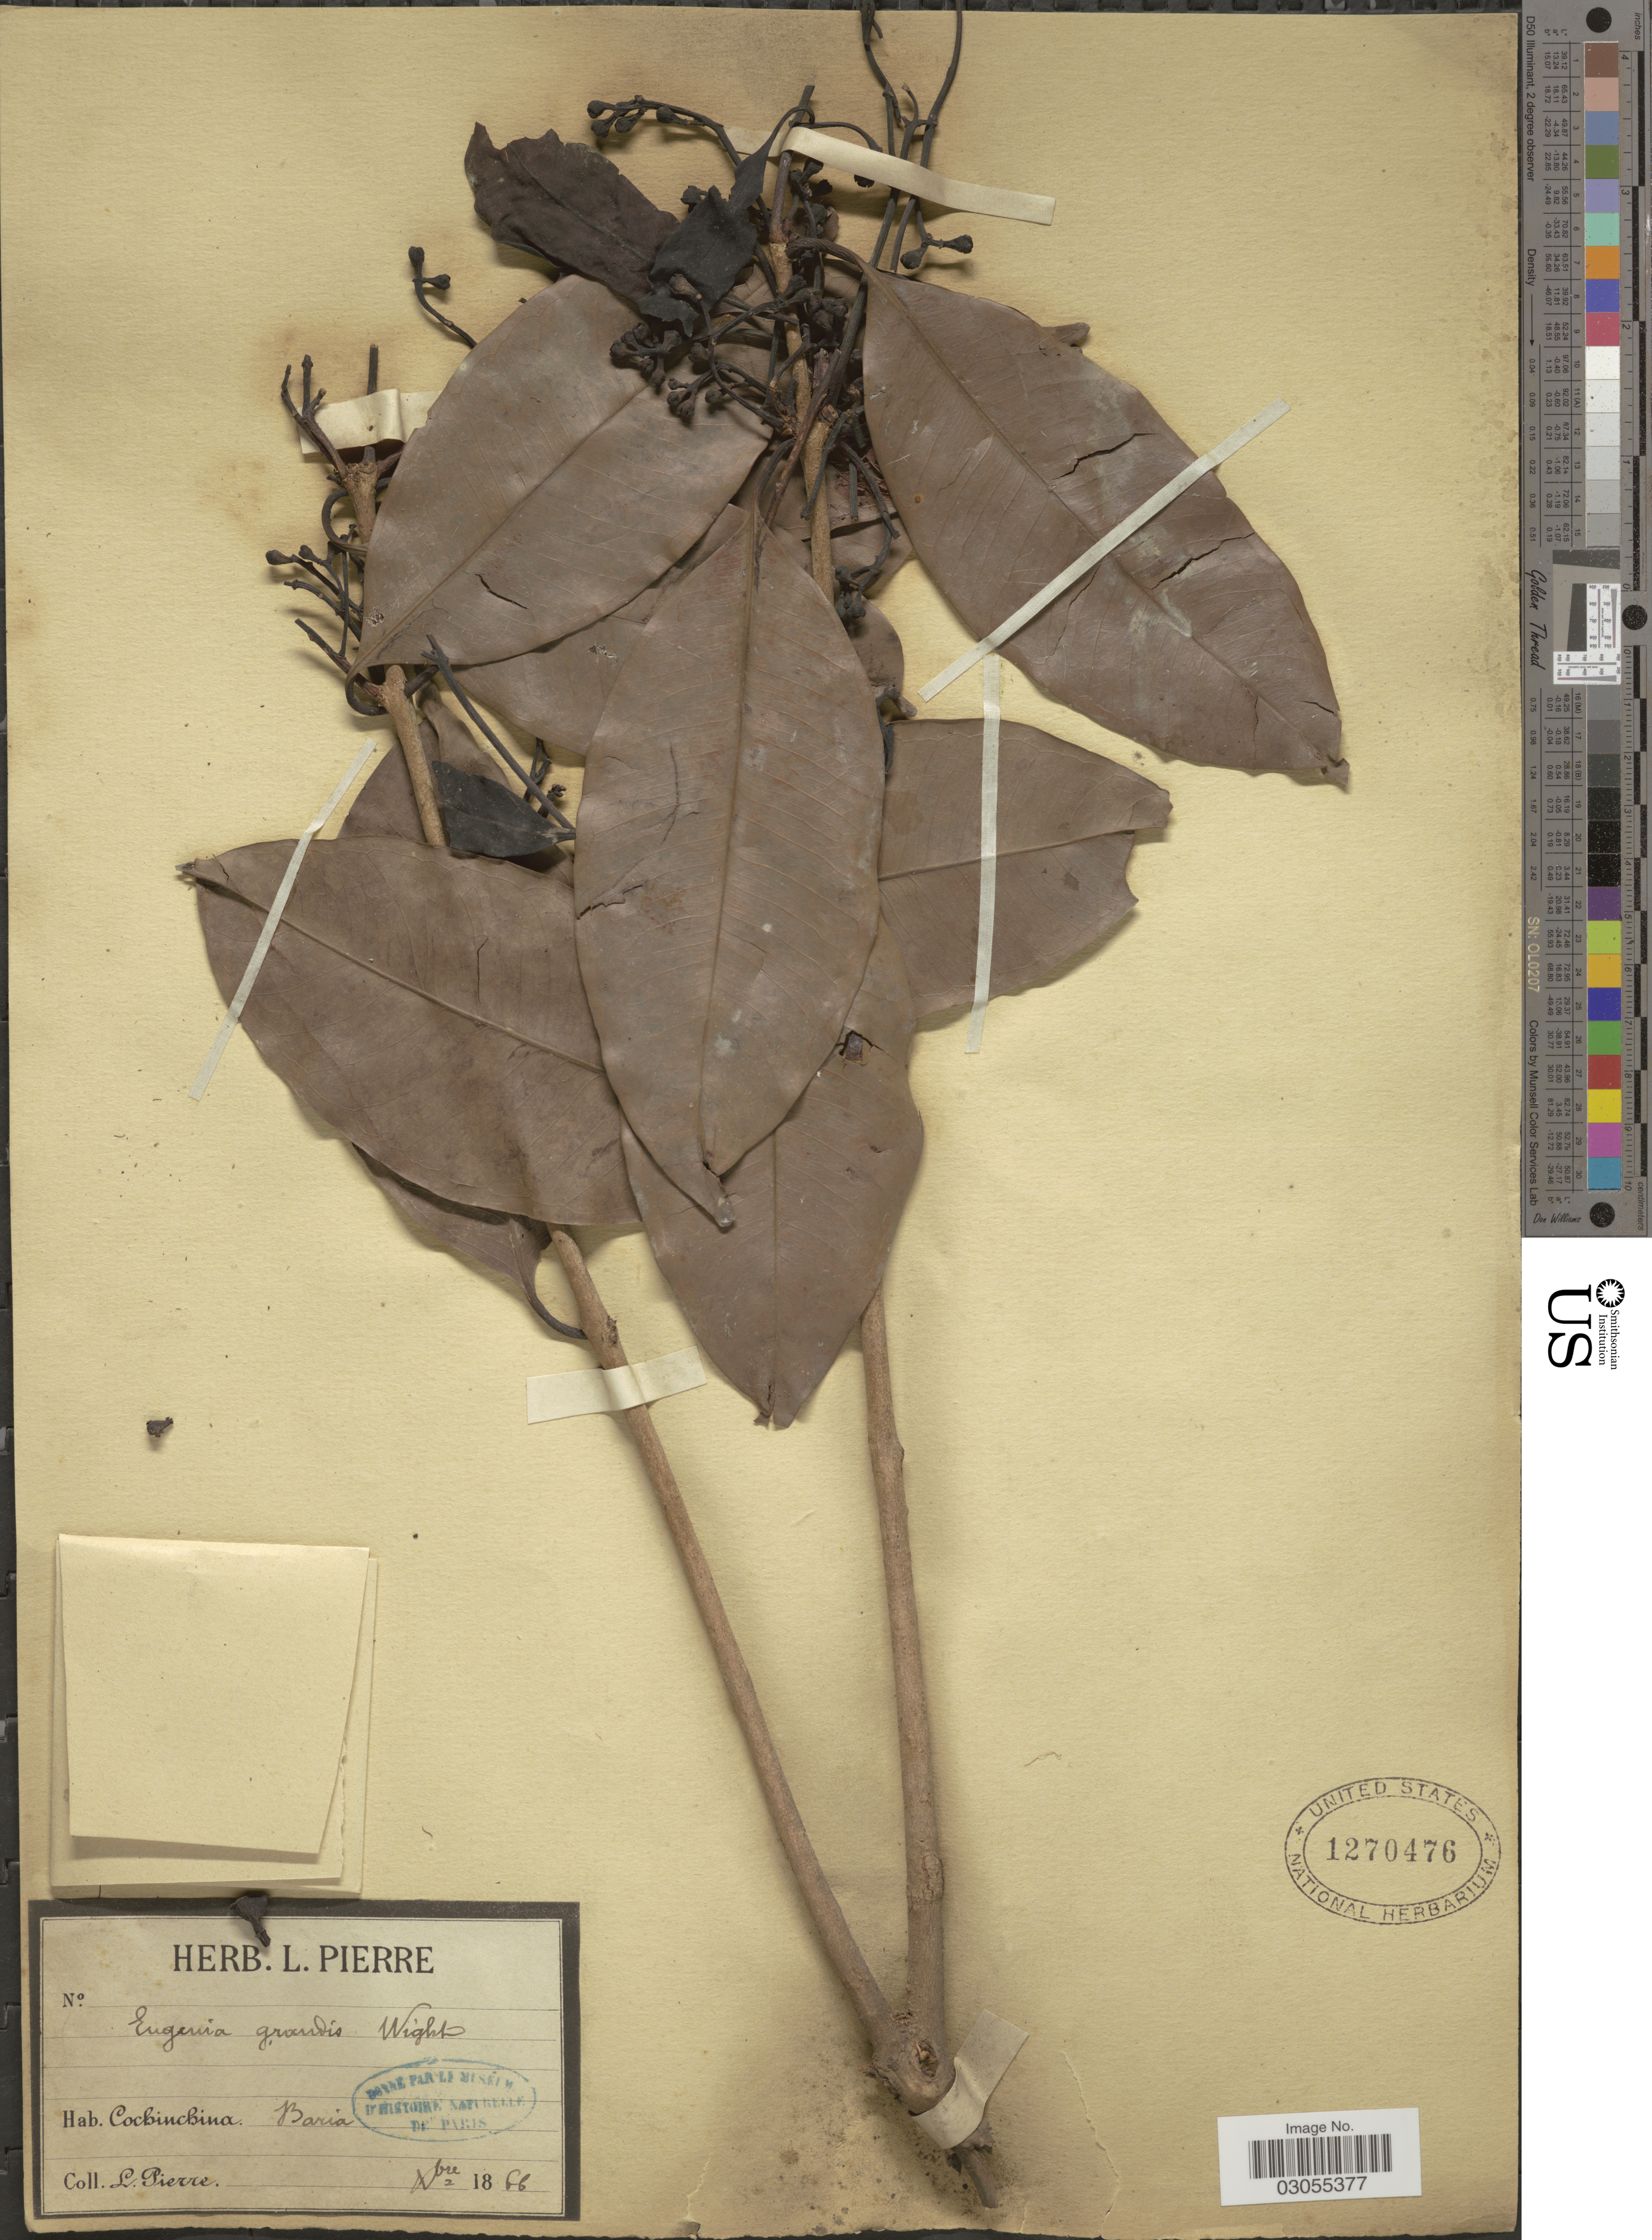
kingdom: Plantae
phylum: Tracheophyta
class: Magnoliopsida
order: Myrtales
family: Myrtaceae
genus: Syzygium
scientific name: Syzygium grande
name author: (Wight) Walp.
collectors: L. Pierre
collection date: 1866-11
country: Vietnam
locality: Cochinchina. Baria.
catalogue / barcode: US 1270476